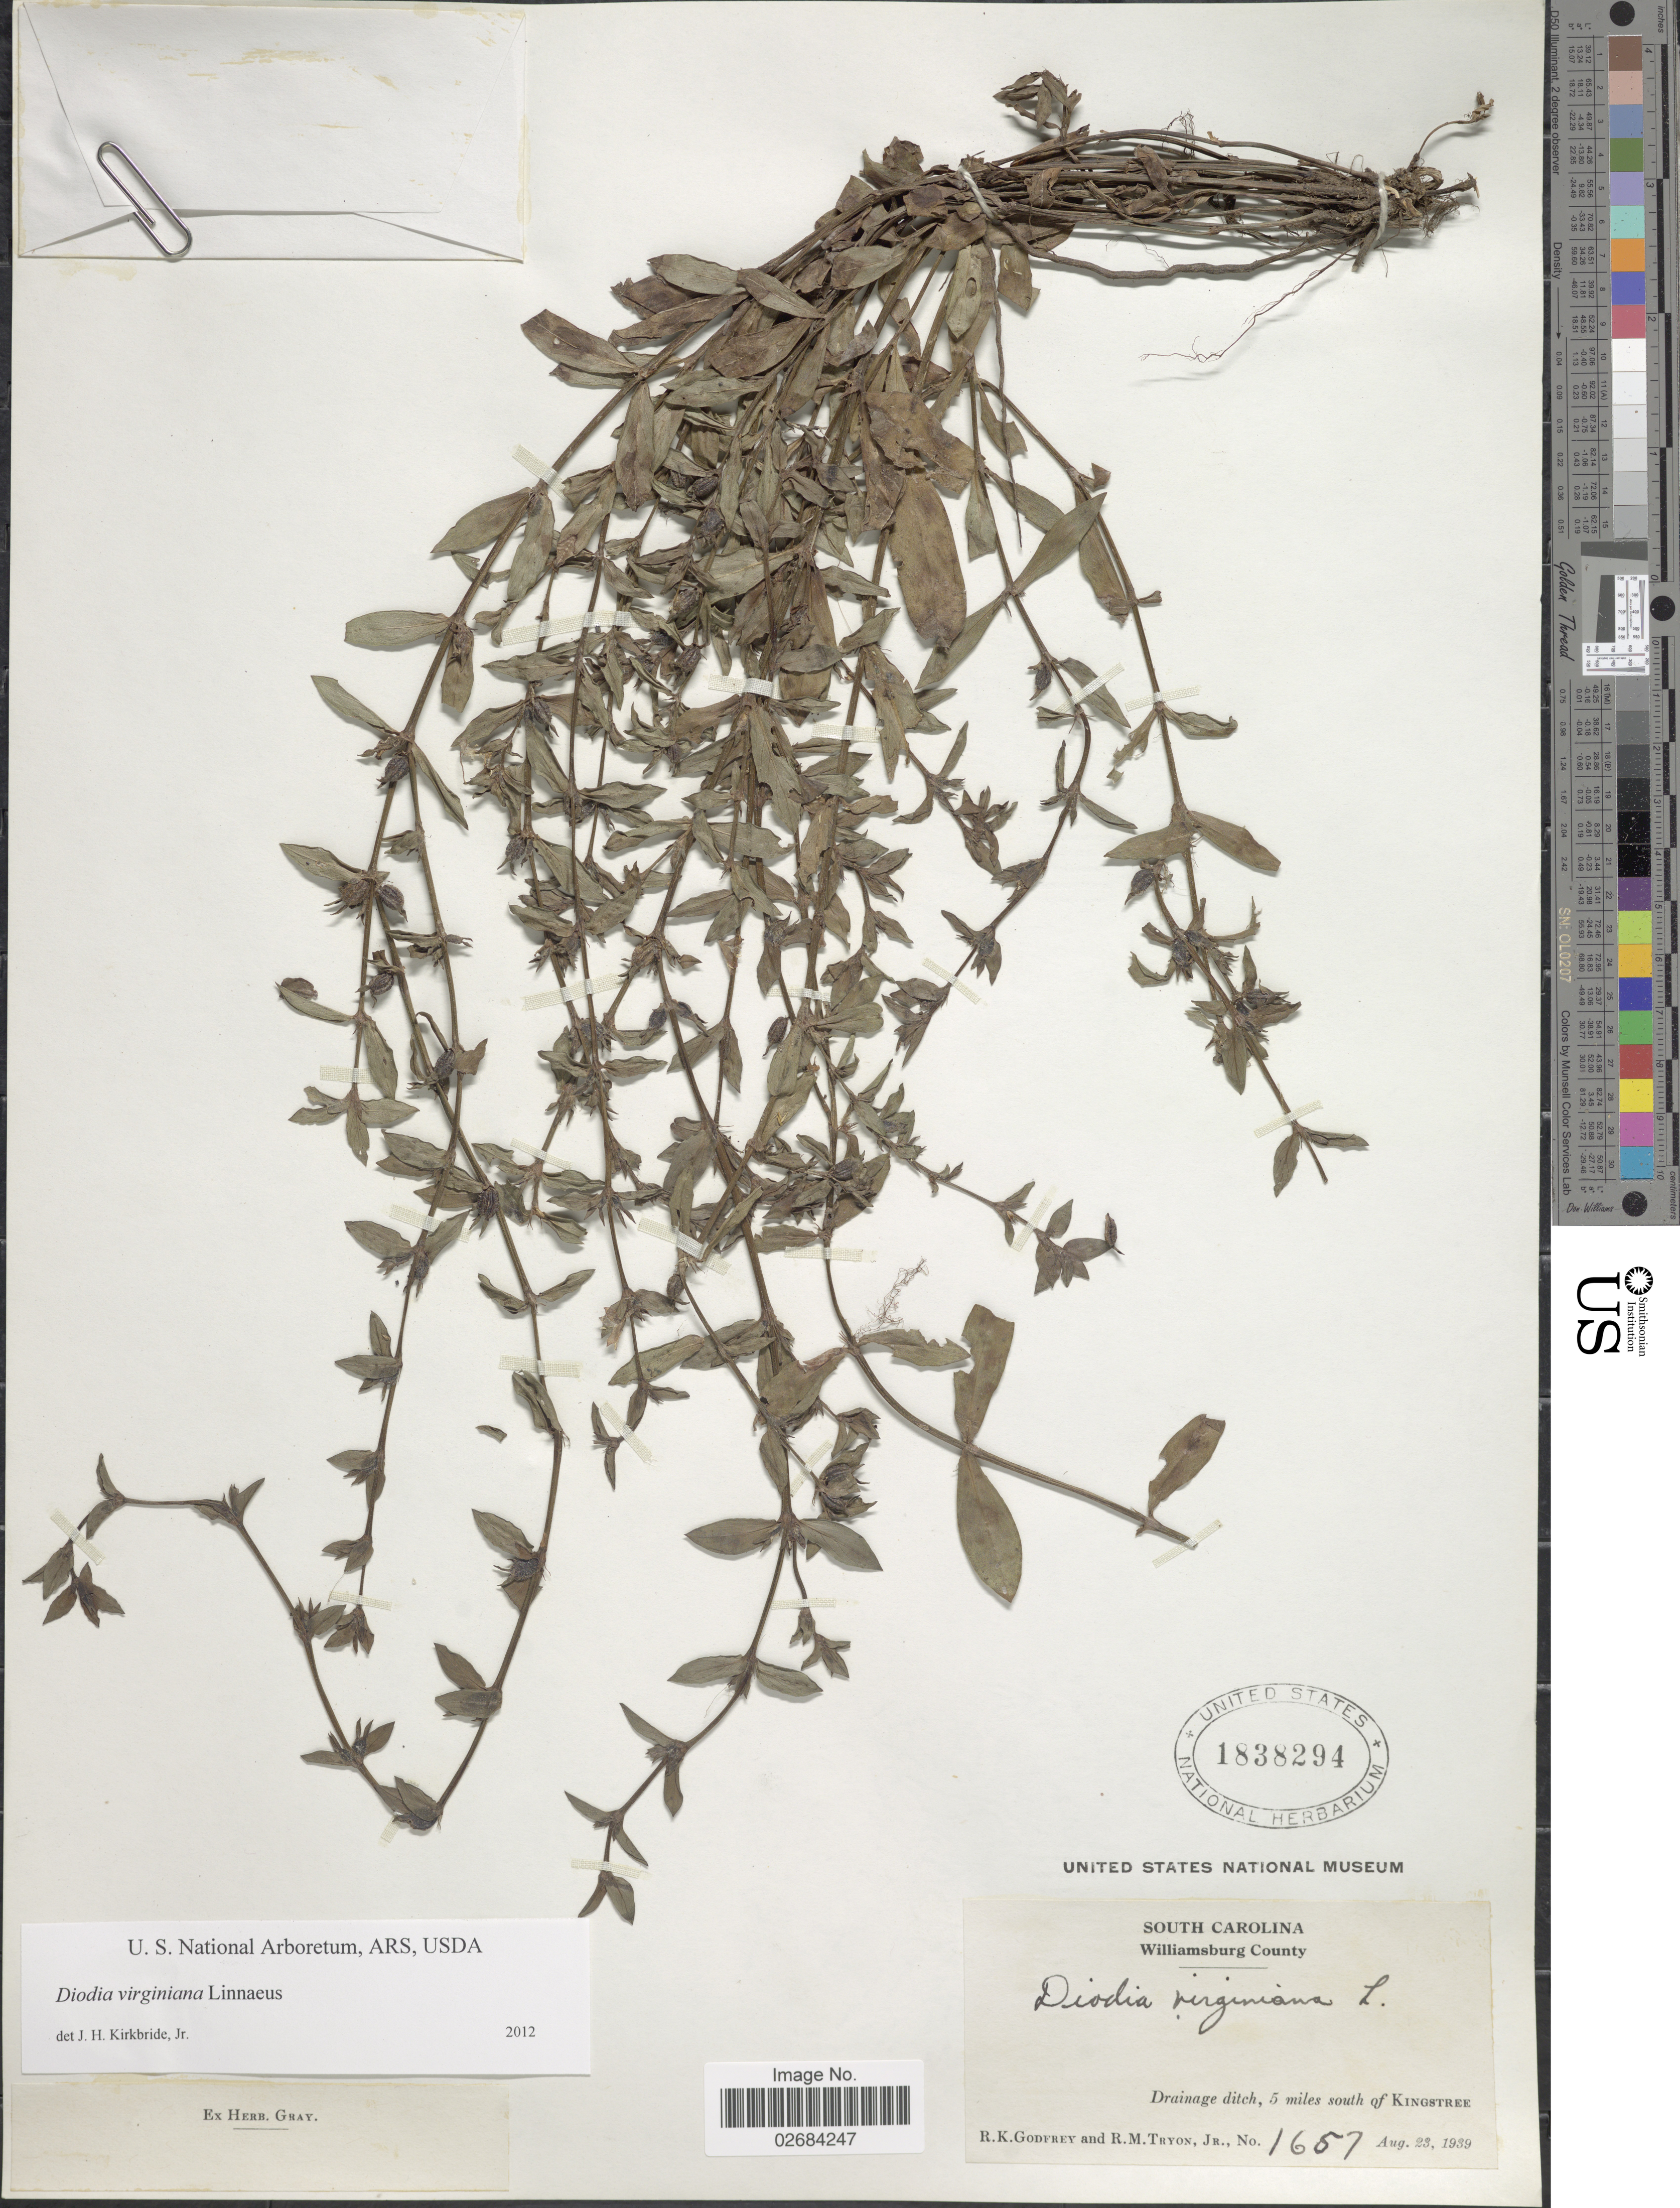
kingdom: Plantae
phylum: Tracheophyta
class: Magnoliopsida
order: Gentianales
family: Rubiaceae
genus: Diodia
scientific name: Diodia virginiana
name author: L.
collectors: R. K. Godfrey & R. M. Tryon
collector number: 1657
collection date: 1939-08-23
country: United States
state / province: South Carolina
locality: Williamsburg County. 5 miles south of Kingstree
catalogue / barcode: US 1838294